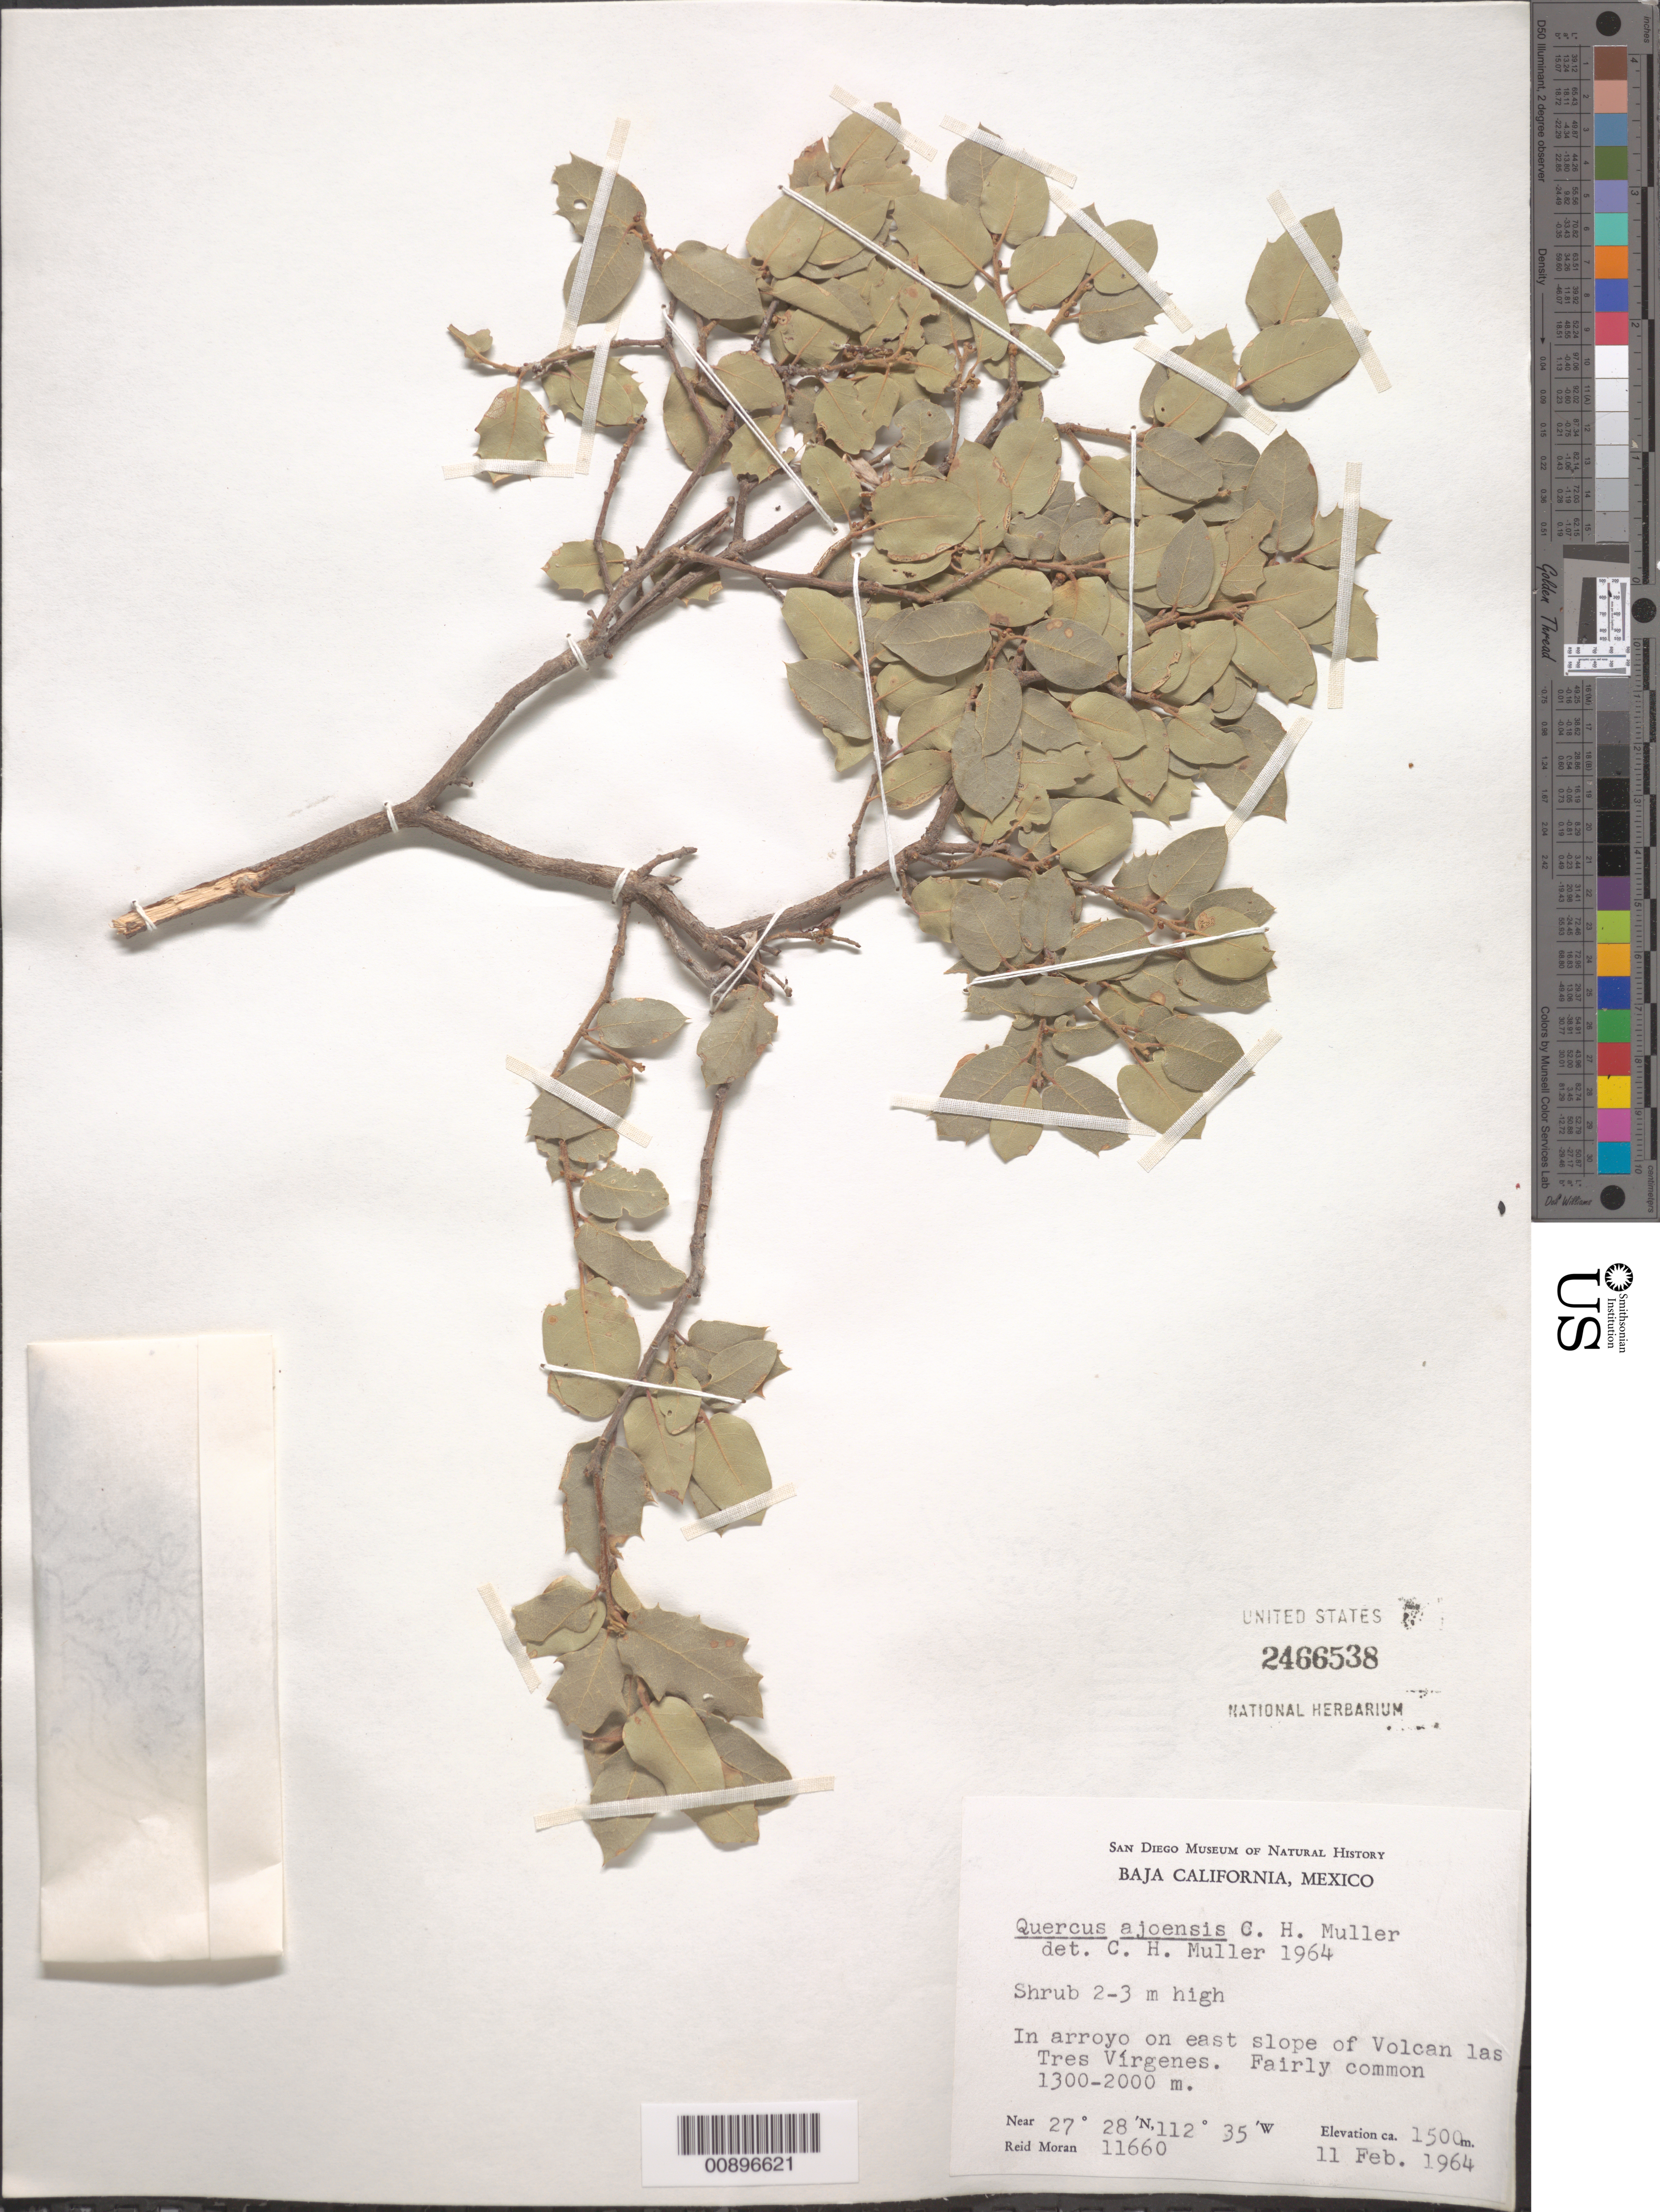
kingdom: Plantae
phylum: Tracheophyta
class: Magnoliopsida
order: Fagales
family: Fagaceae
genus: Quercus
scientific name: Quercus ajoensis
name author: C.H. Mull.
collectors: R. V. Moran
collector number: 11660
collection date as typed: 11 Feb 1964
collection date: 1964-02-11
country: Mexico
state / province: Baja California Sur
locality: On east slope of Volcan las Tres Vírgenes.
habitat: In arroyo.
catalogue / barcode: US 2466538